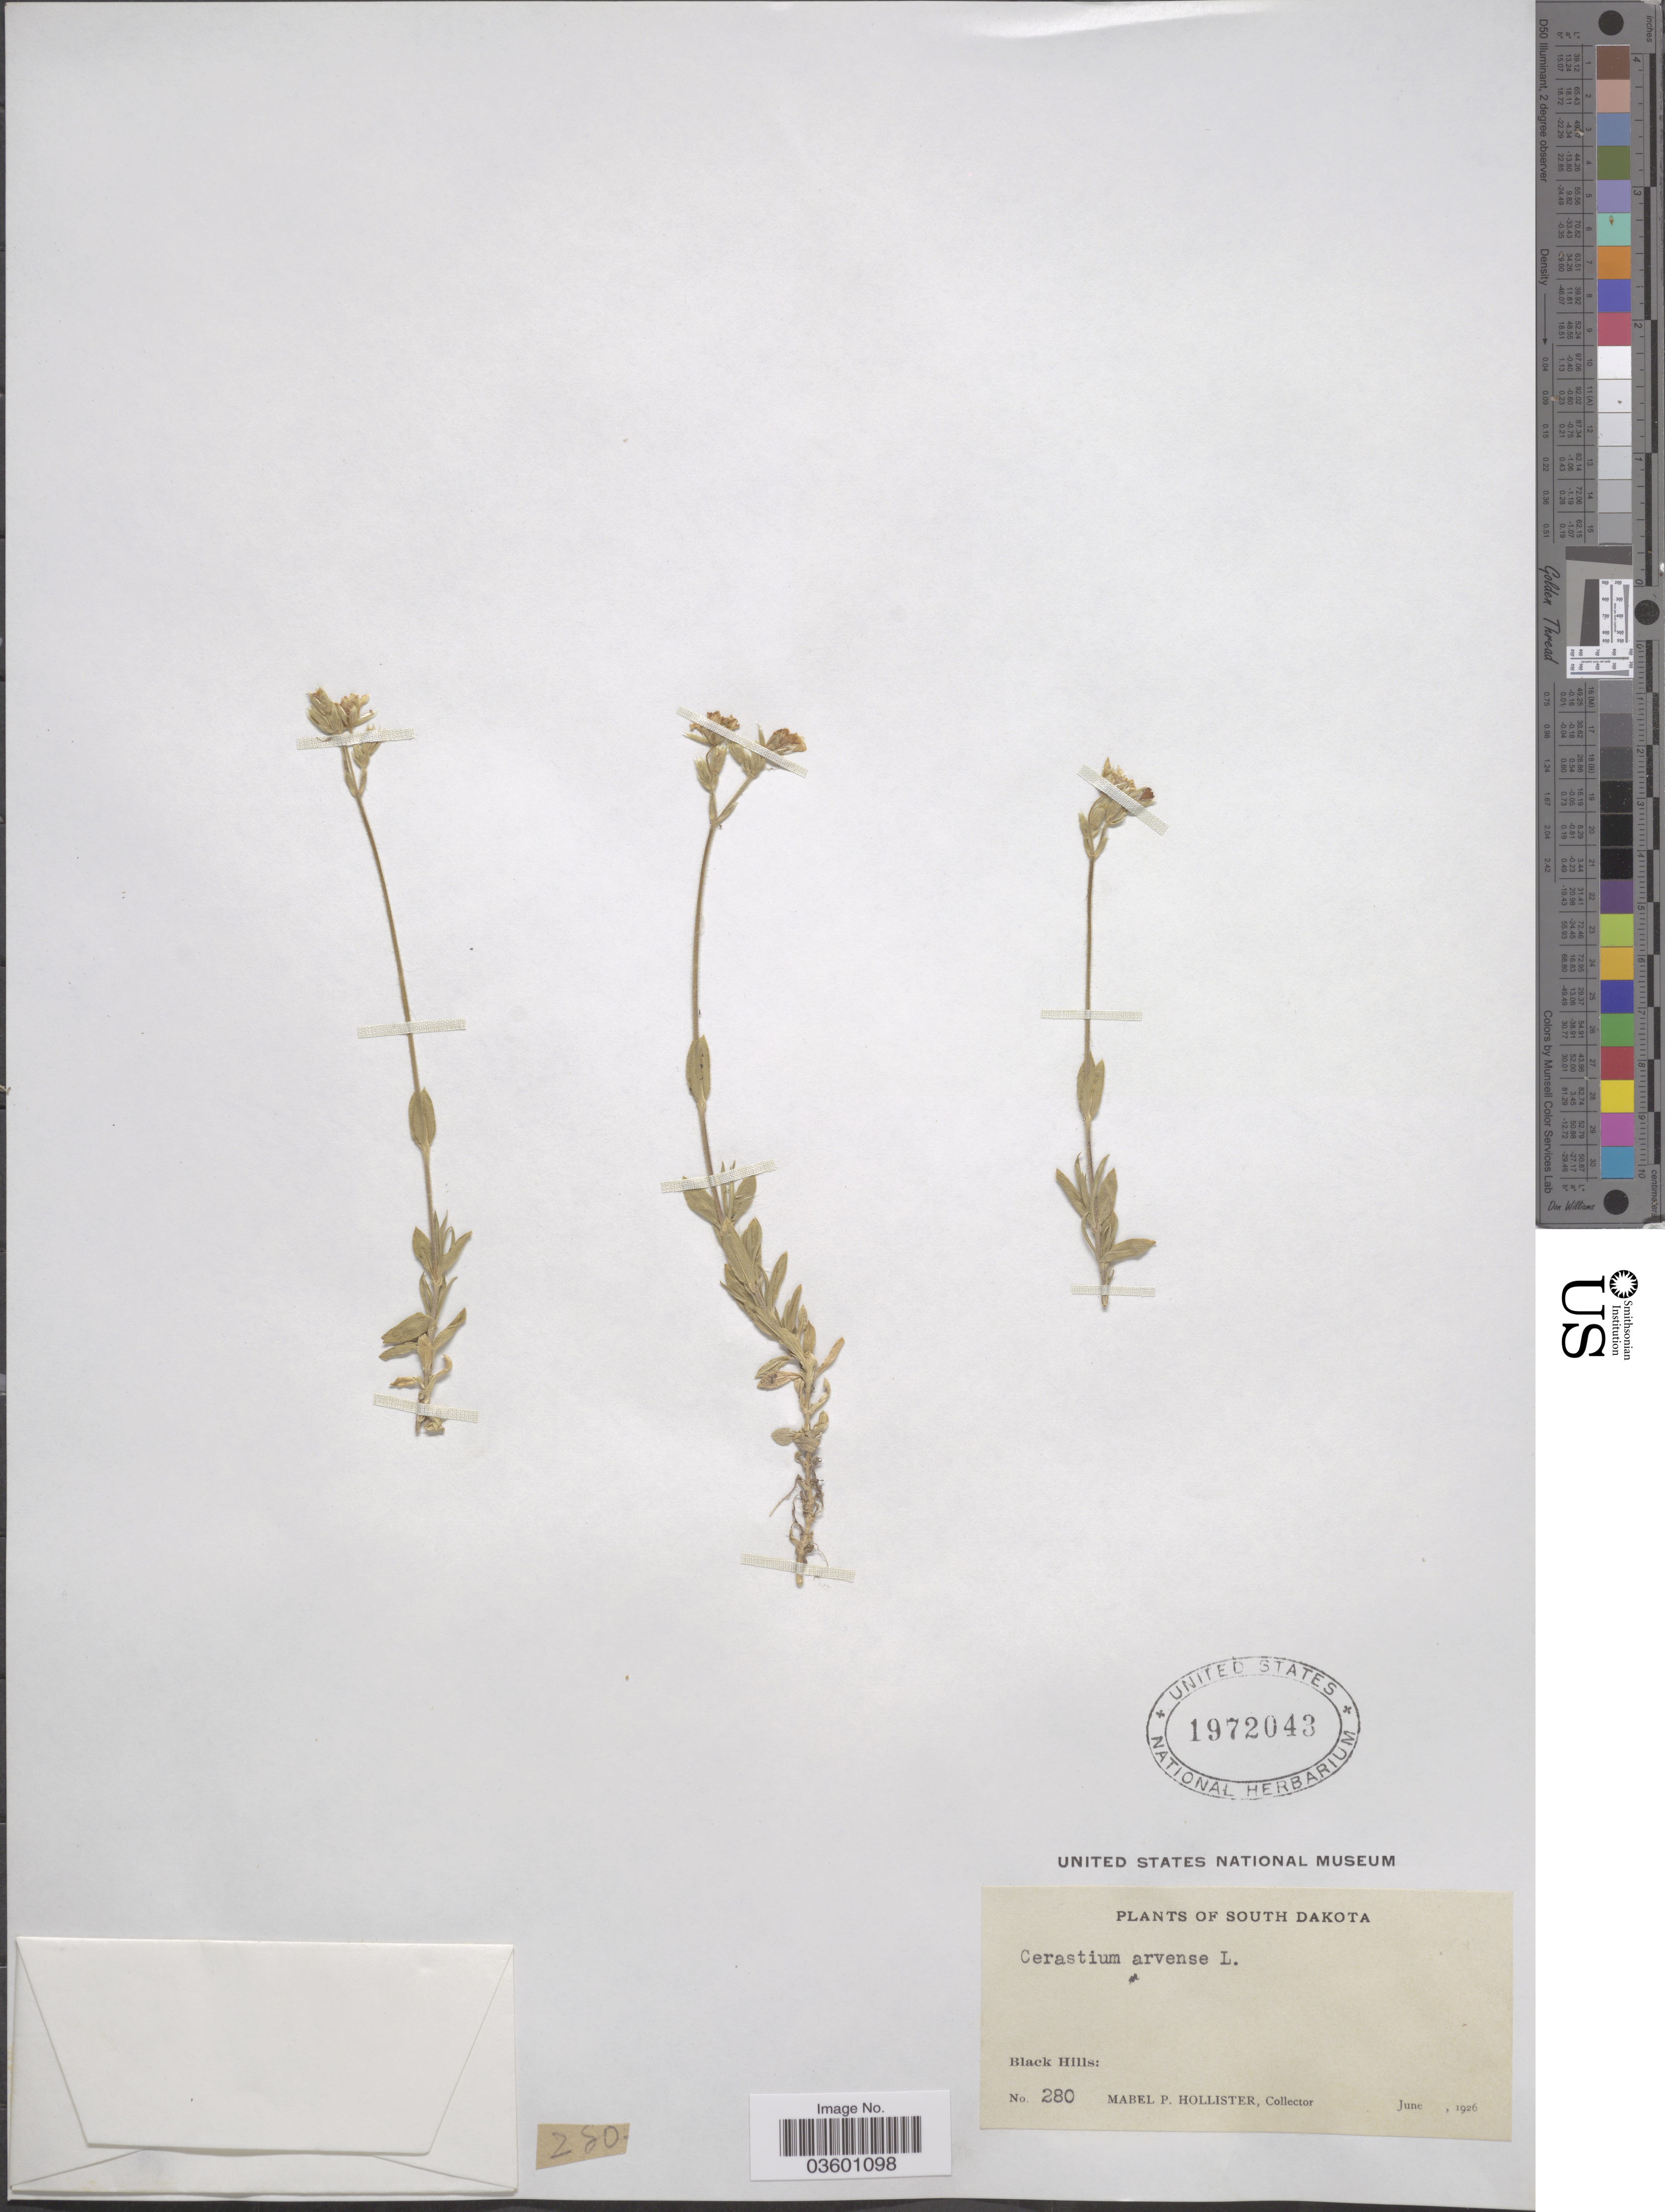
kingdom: Plantae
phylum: Tracheophyta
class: Magnoliopsida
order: Caryophyllales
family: Caryophyllaceae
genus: Cerastium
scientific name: Cerastium arvense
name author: L.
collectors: M. Hollister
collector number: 280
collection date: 1926-06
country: United States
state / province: South Dakota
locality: Black Hills.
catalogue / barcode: US 1972043